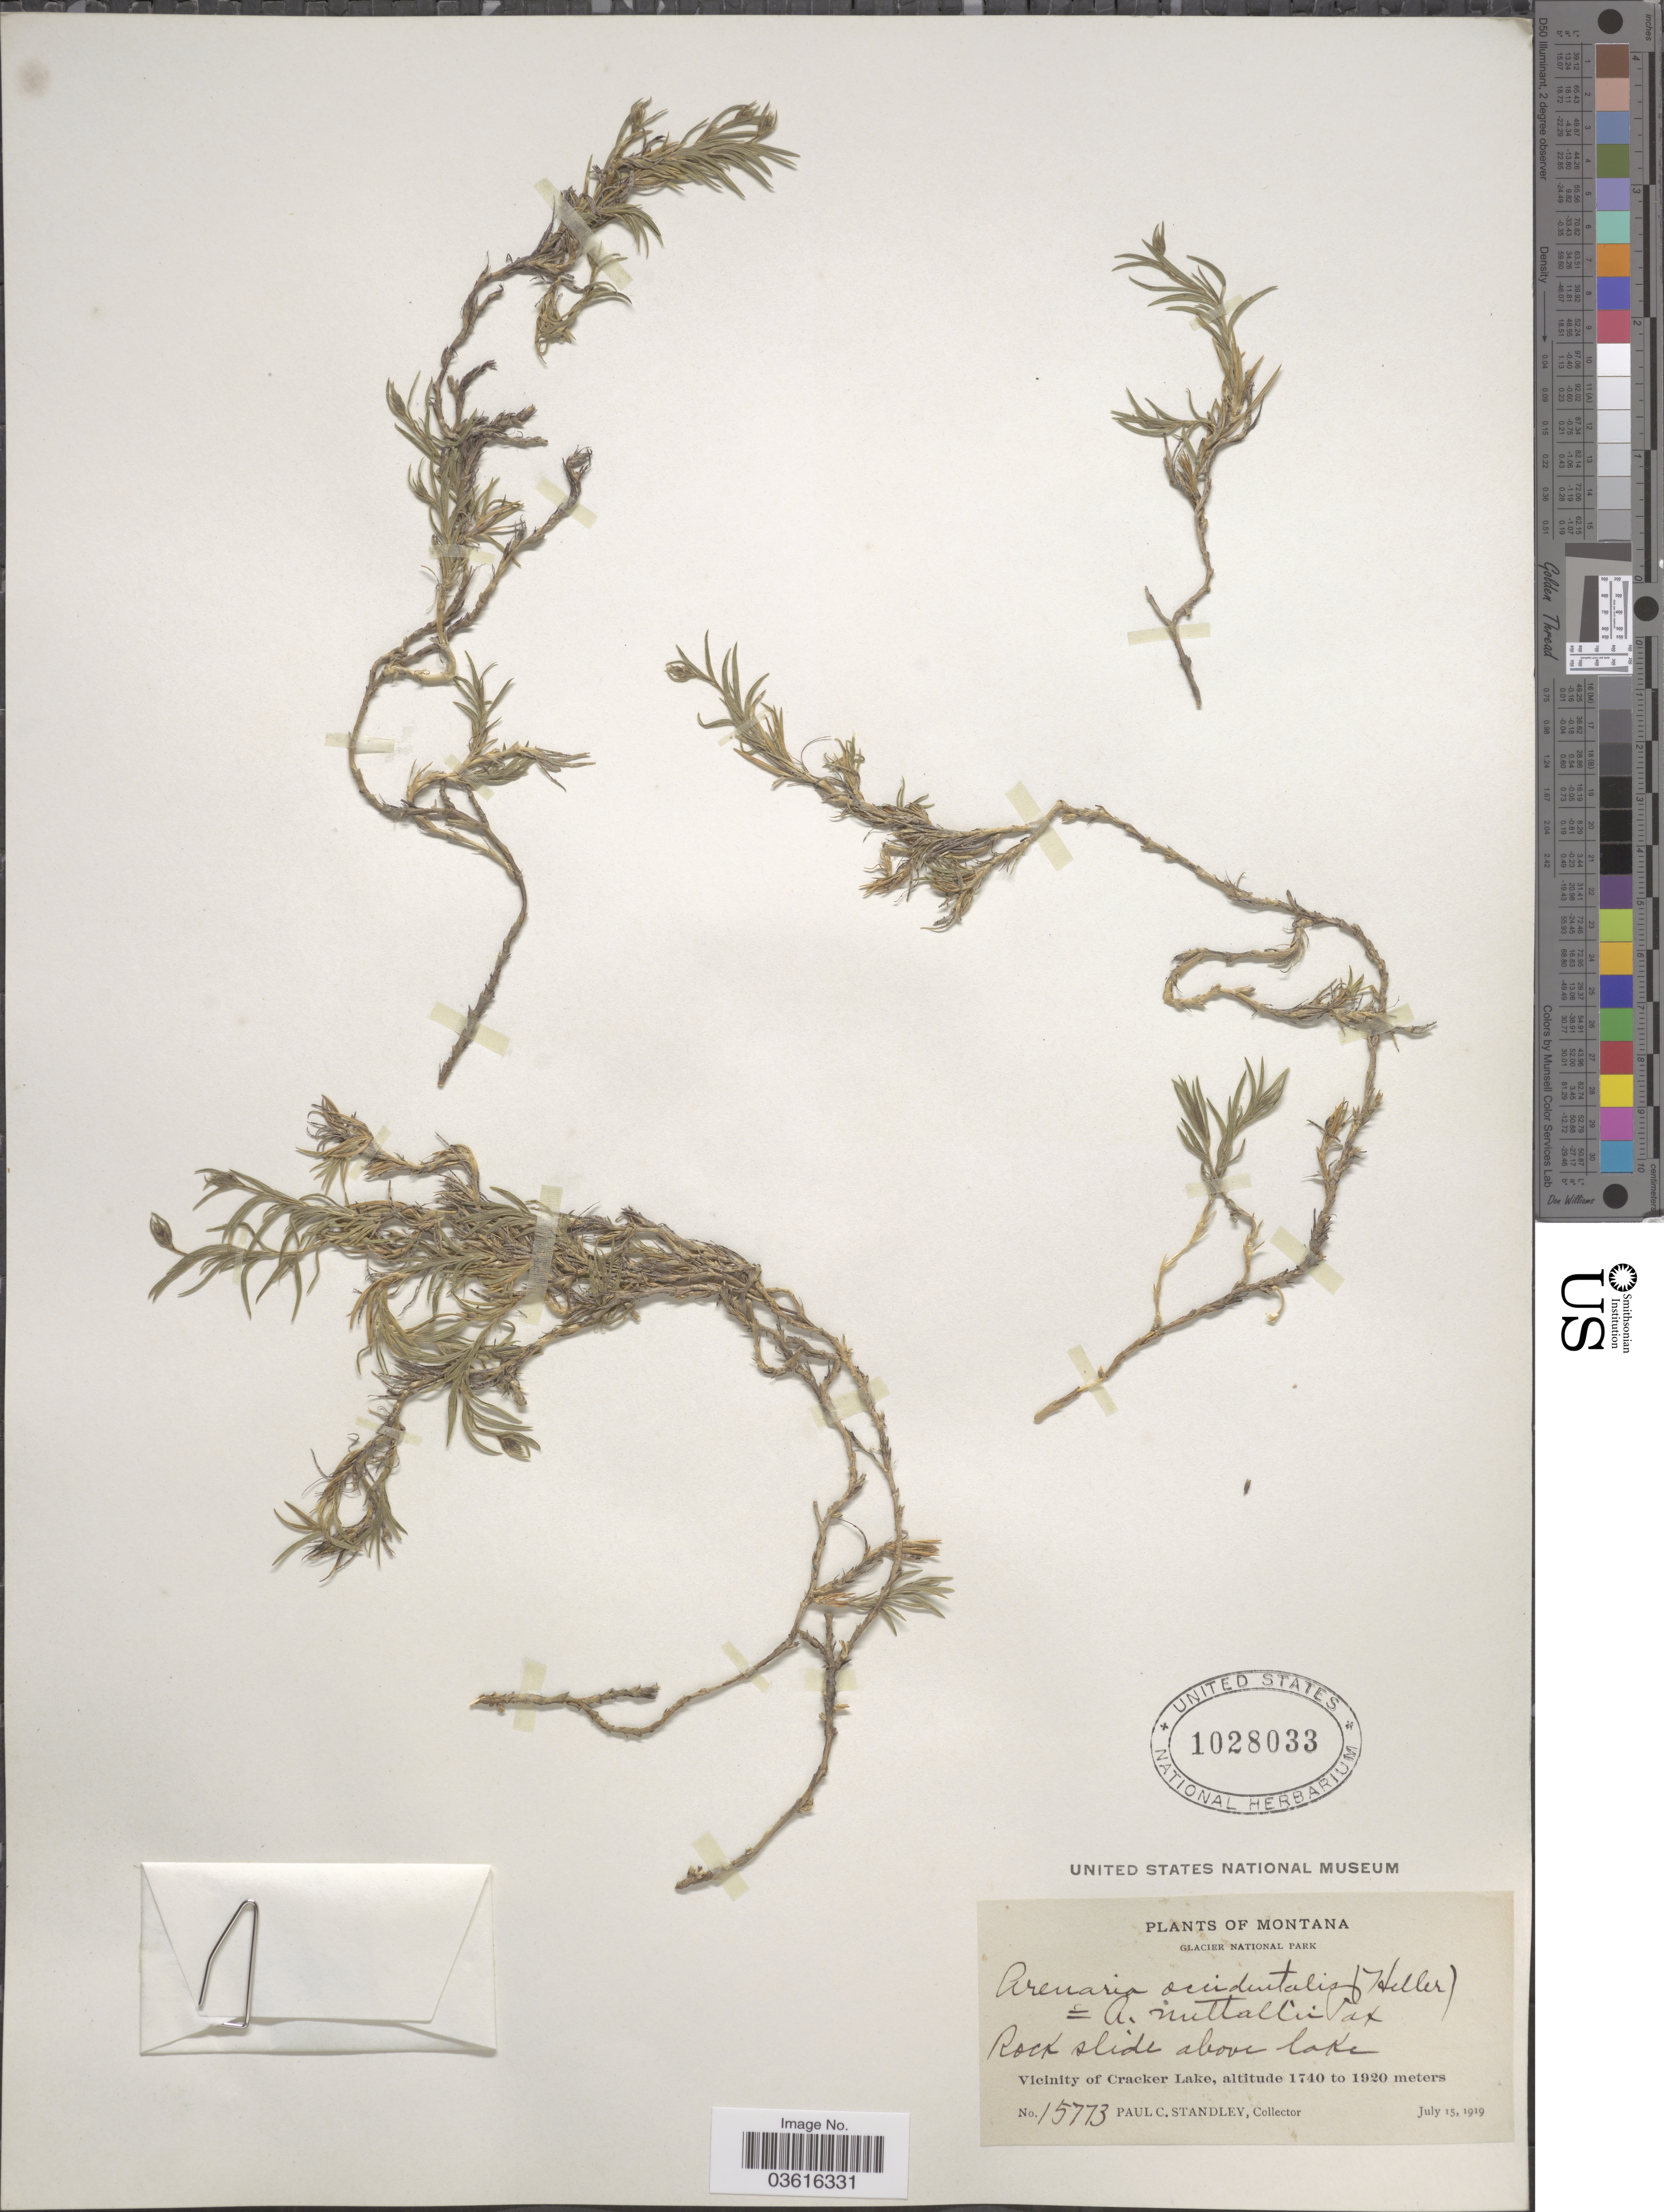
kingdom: Plantae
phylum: Tracheophyta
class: Magnoliopsida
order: Caryophyllales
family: Caryophyllaceae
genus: Minuartia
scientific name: Minuartia nuttallii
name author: (Pax) Briq.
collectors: P. C. Standley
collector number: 15773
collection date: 1919-07-15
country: United States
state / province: Montana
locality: Glacier National Park. Vicinity of Cracker Lake.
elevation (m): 1740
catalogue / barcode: US 1028033